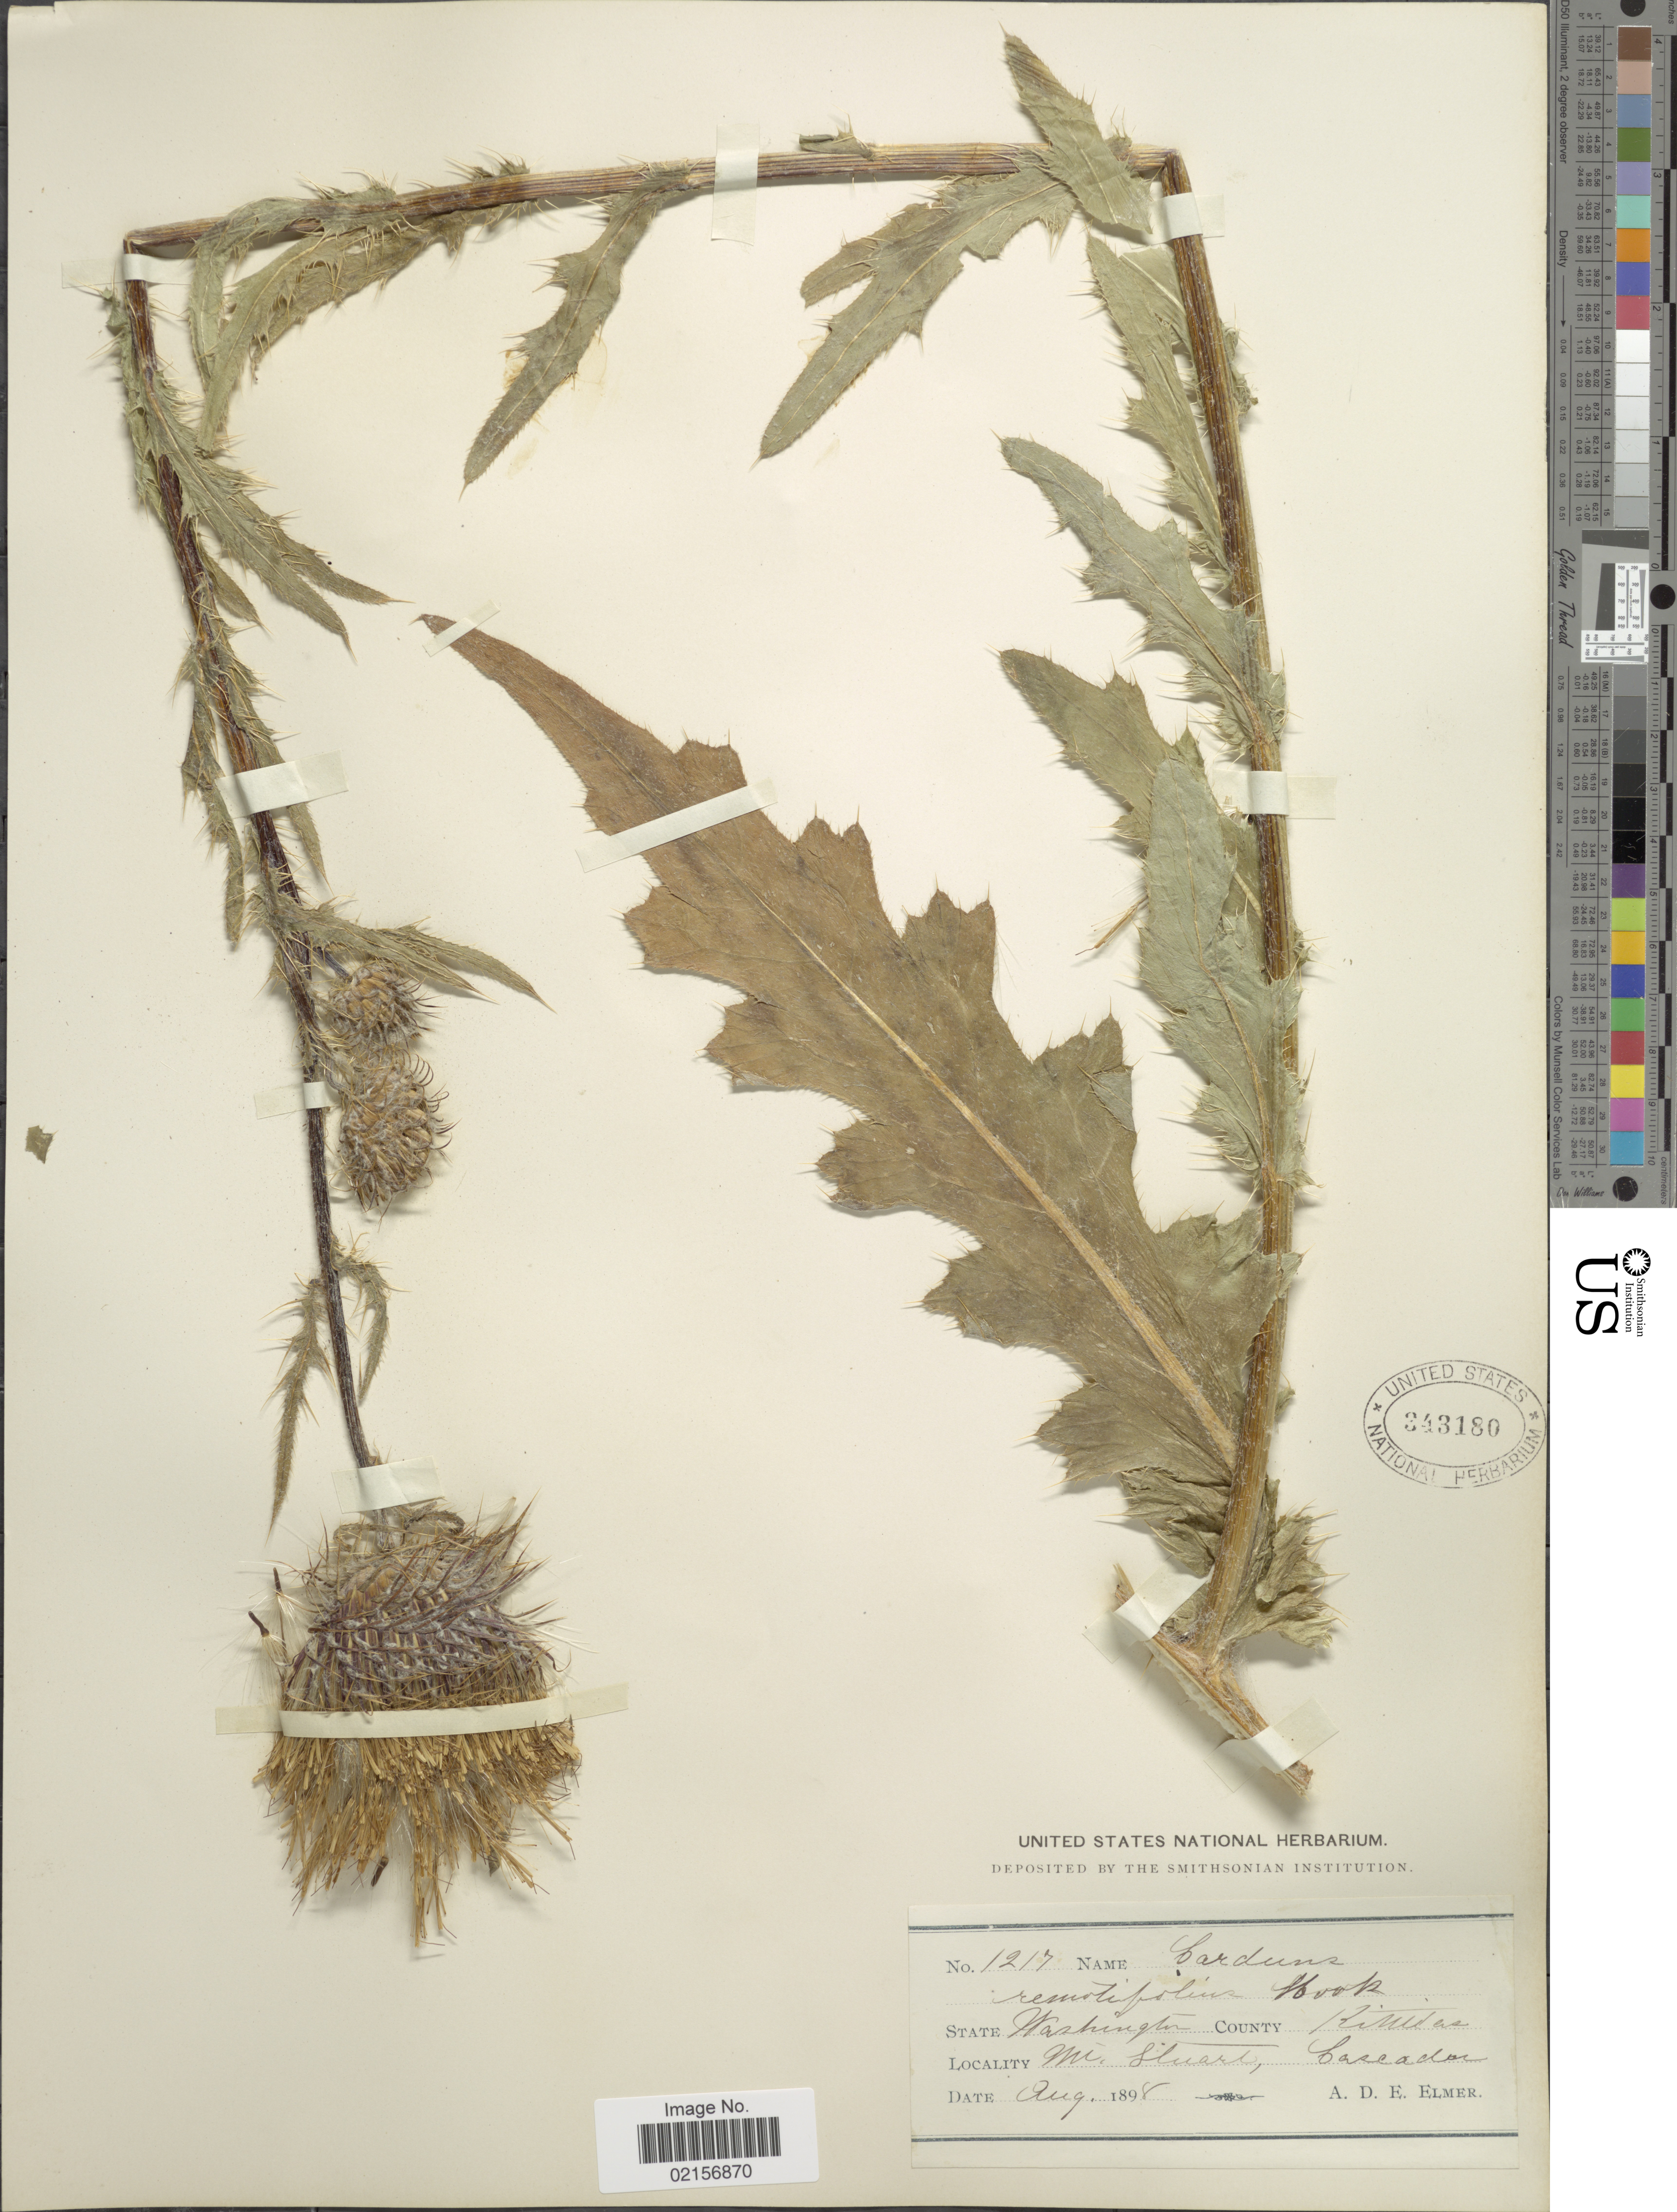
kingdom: Plantae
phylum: Tracheophyta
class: Magnoliopsida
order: Asterales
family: Asteraceae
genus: Cirsium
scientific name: Cirsium edule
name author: Nutt.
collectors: A. D. E. Elmer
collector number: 1217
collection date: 1898-08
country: United States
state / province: Washington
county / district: Kittitas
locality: County Kittitas, Mt. Stuart, Cascades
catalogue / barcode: US 343180